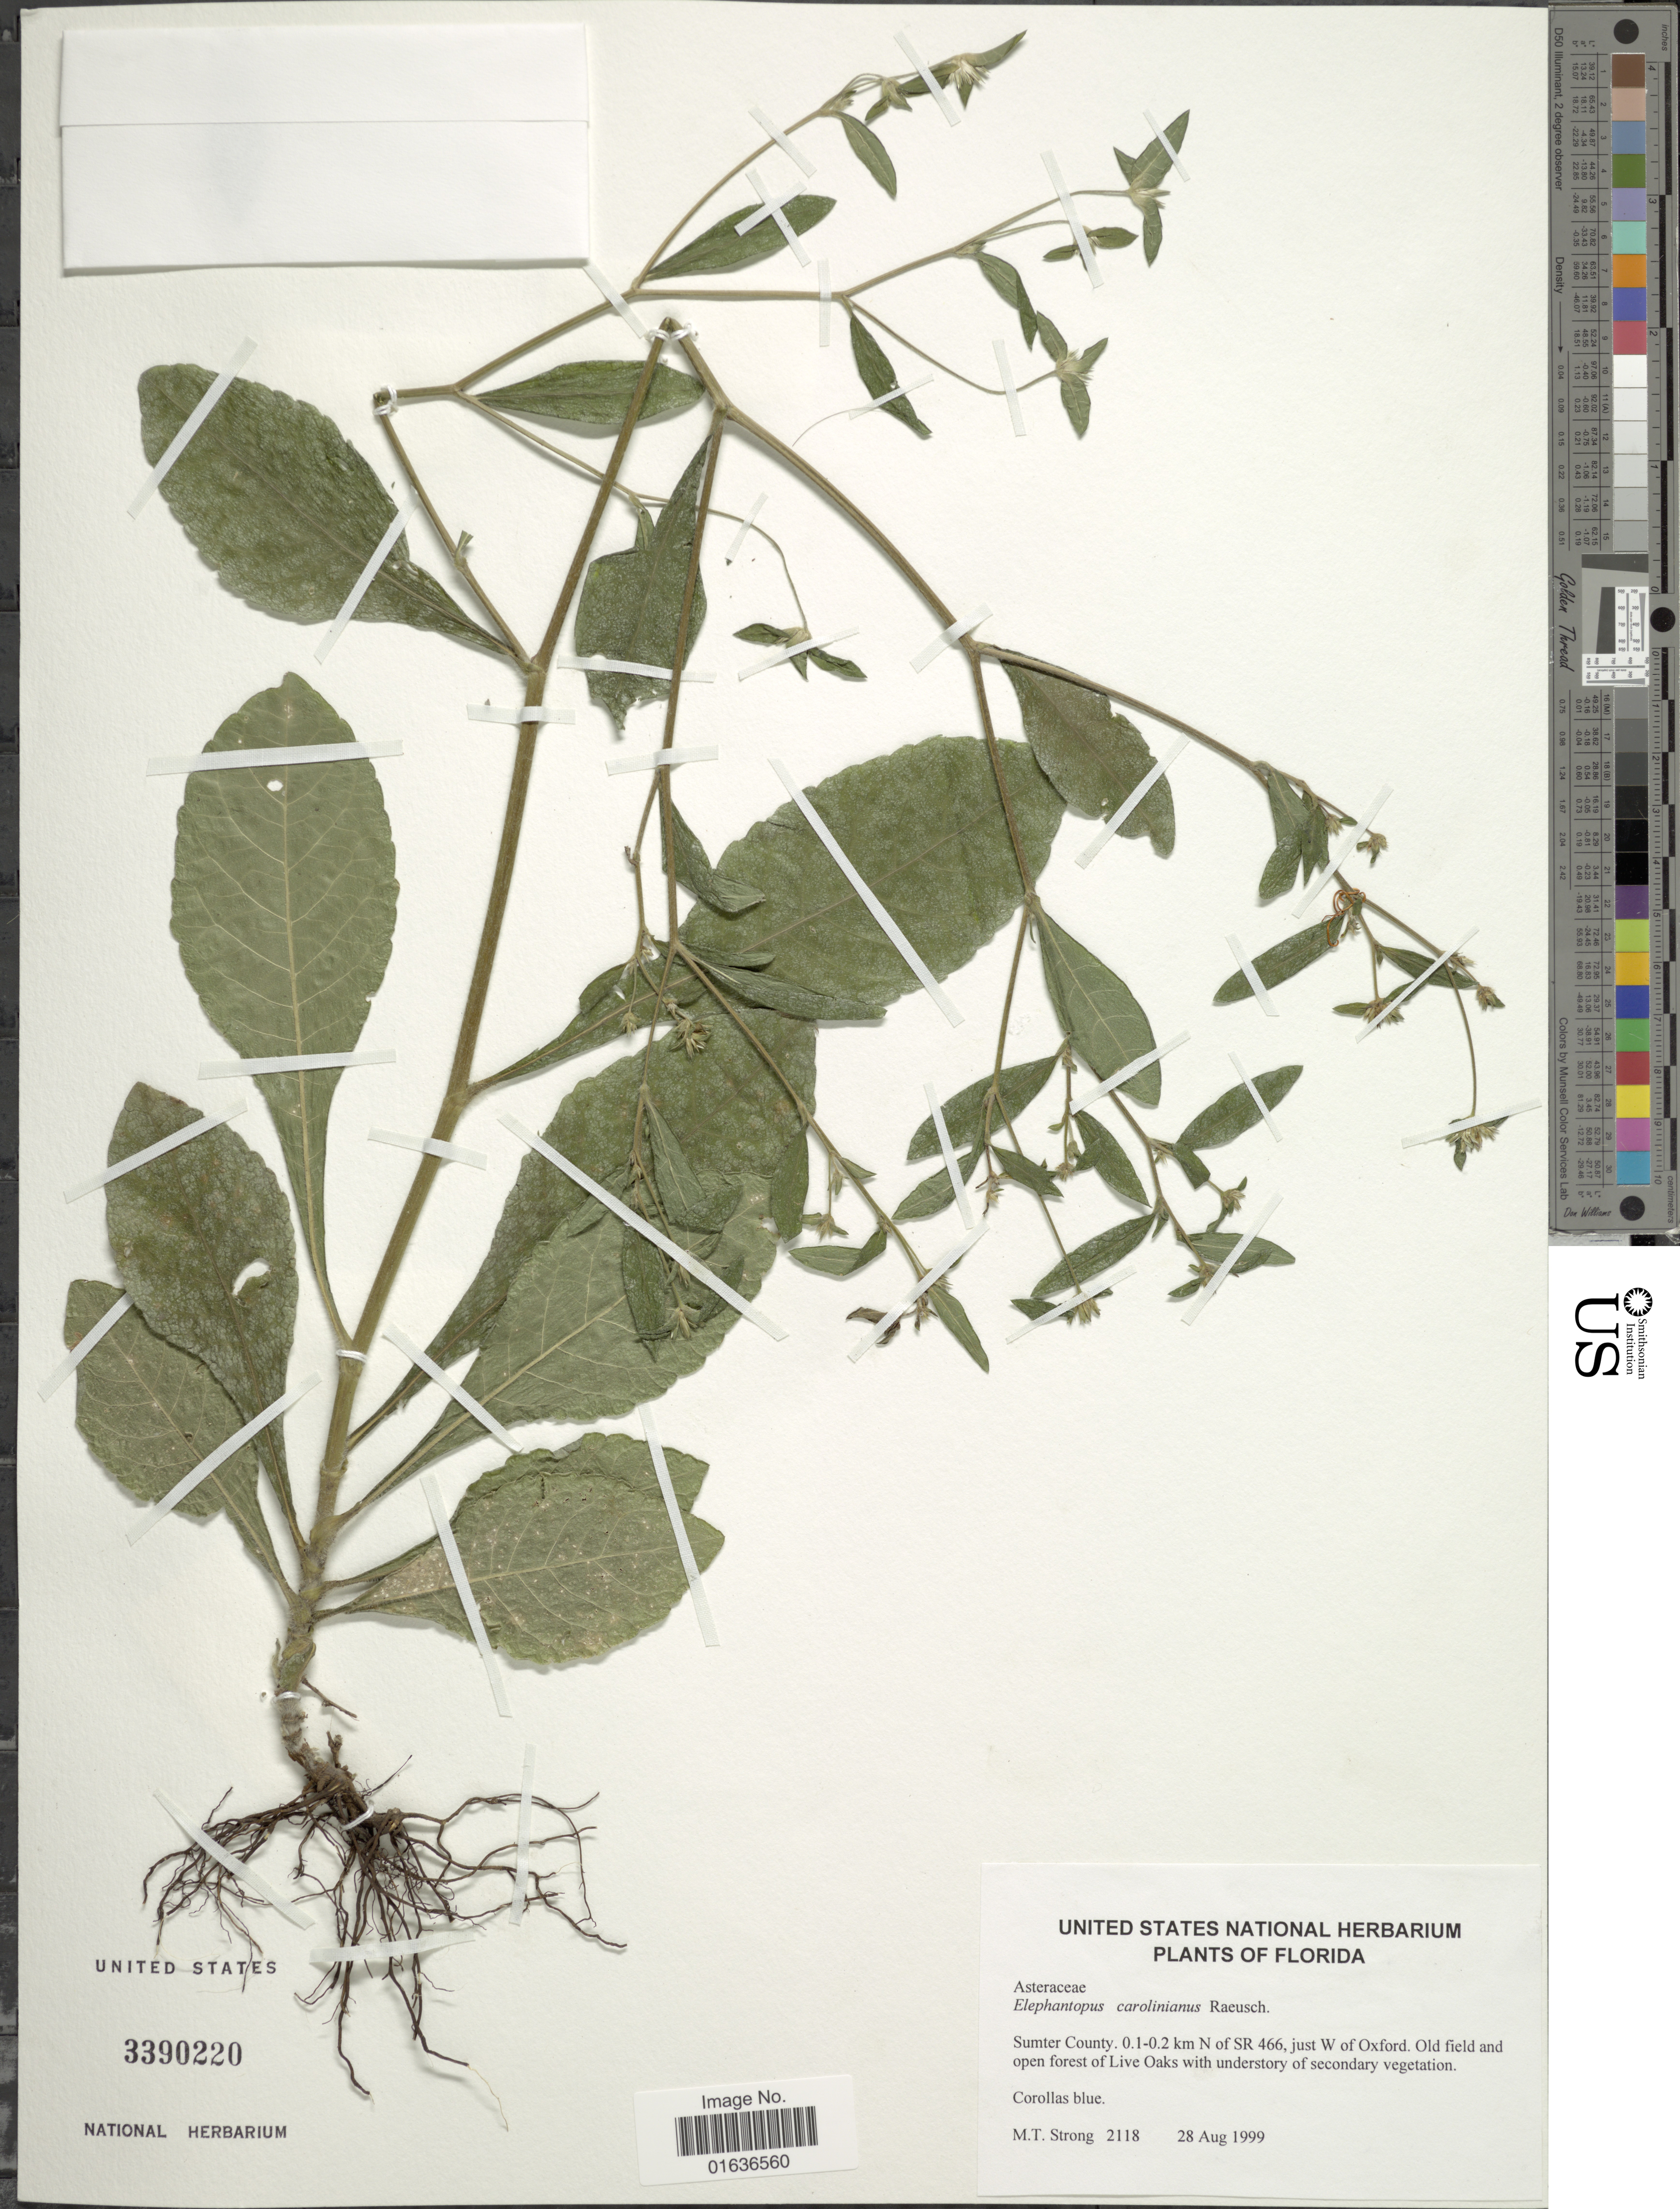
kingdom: Plantae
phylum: Tracheophyta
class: Magnoliopsida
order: Asterales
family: Asteraceae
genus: Elephantopus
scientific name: Elephantopus carolinianus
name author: Raeusch.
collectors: M. T. Strong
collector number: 2118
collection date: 1999-08-28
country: United States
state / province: Florida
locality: Sumter County, 0.1-0-2 km N of SR 466, just W of Oxford,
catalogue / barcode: US 3390220